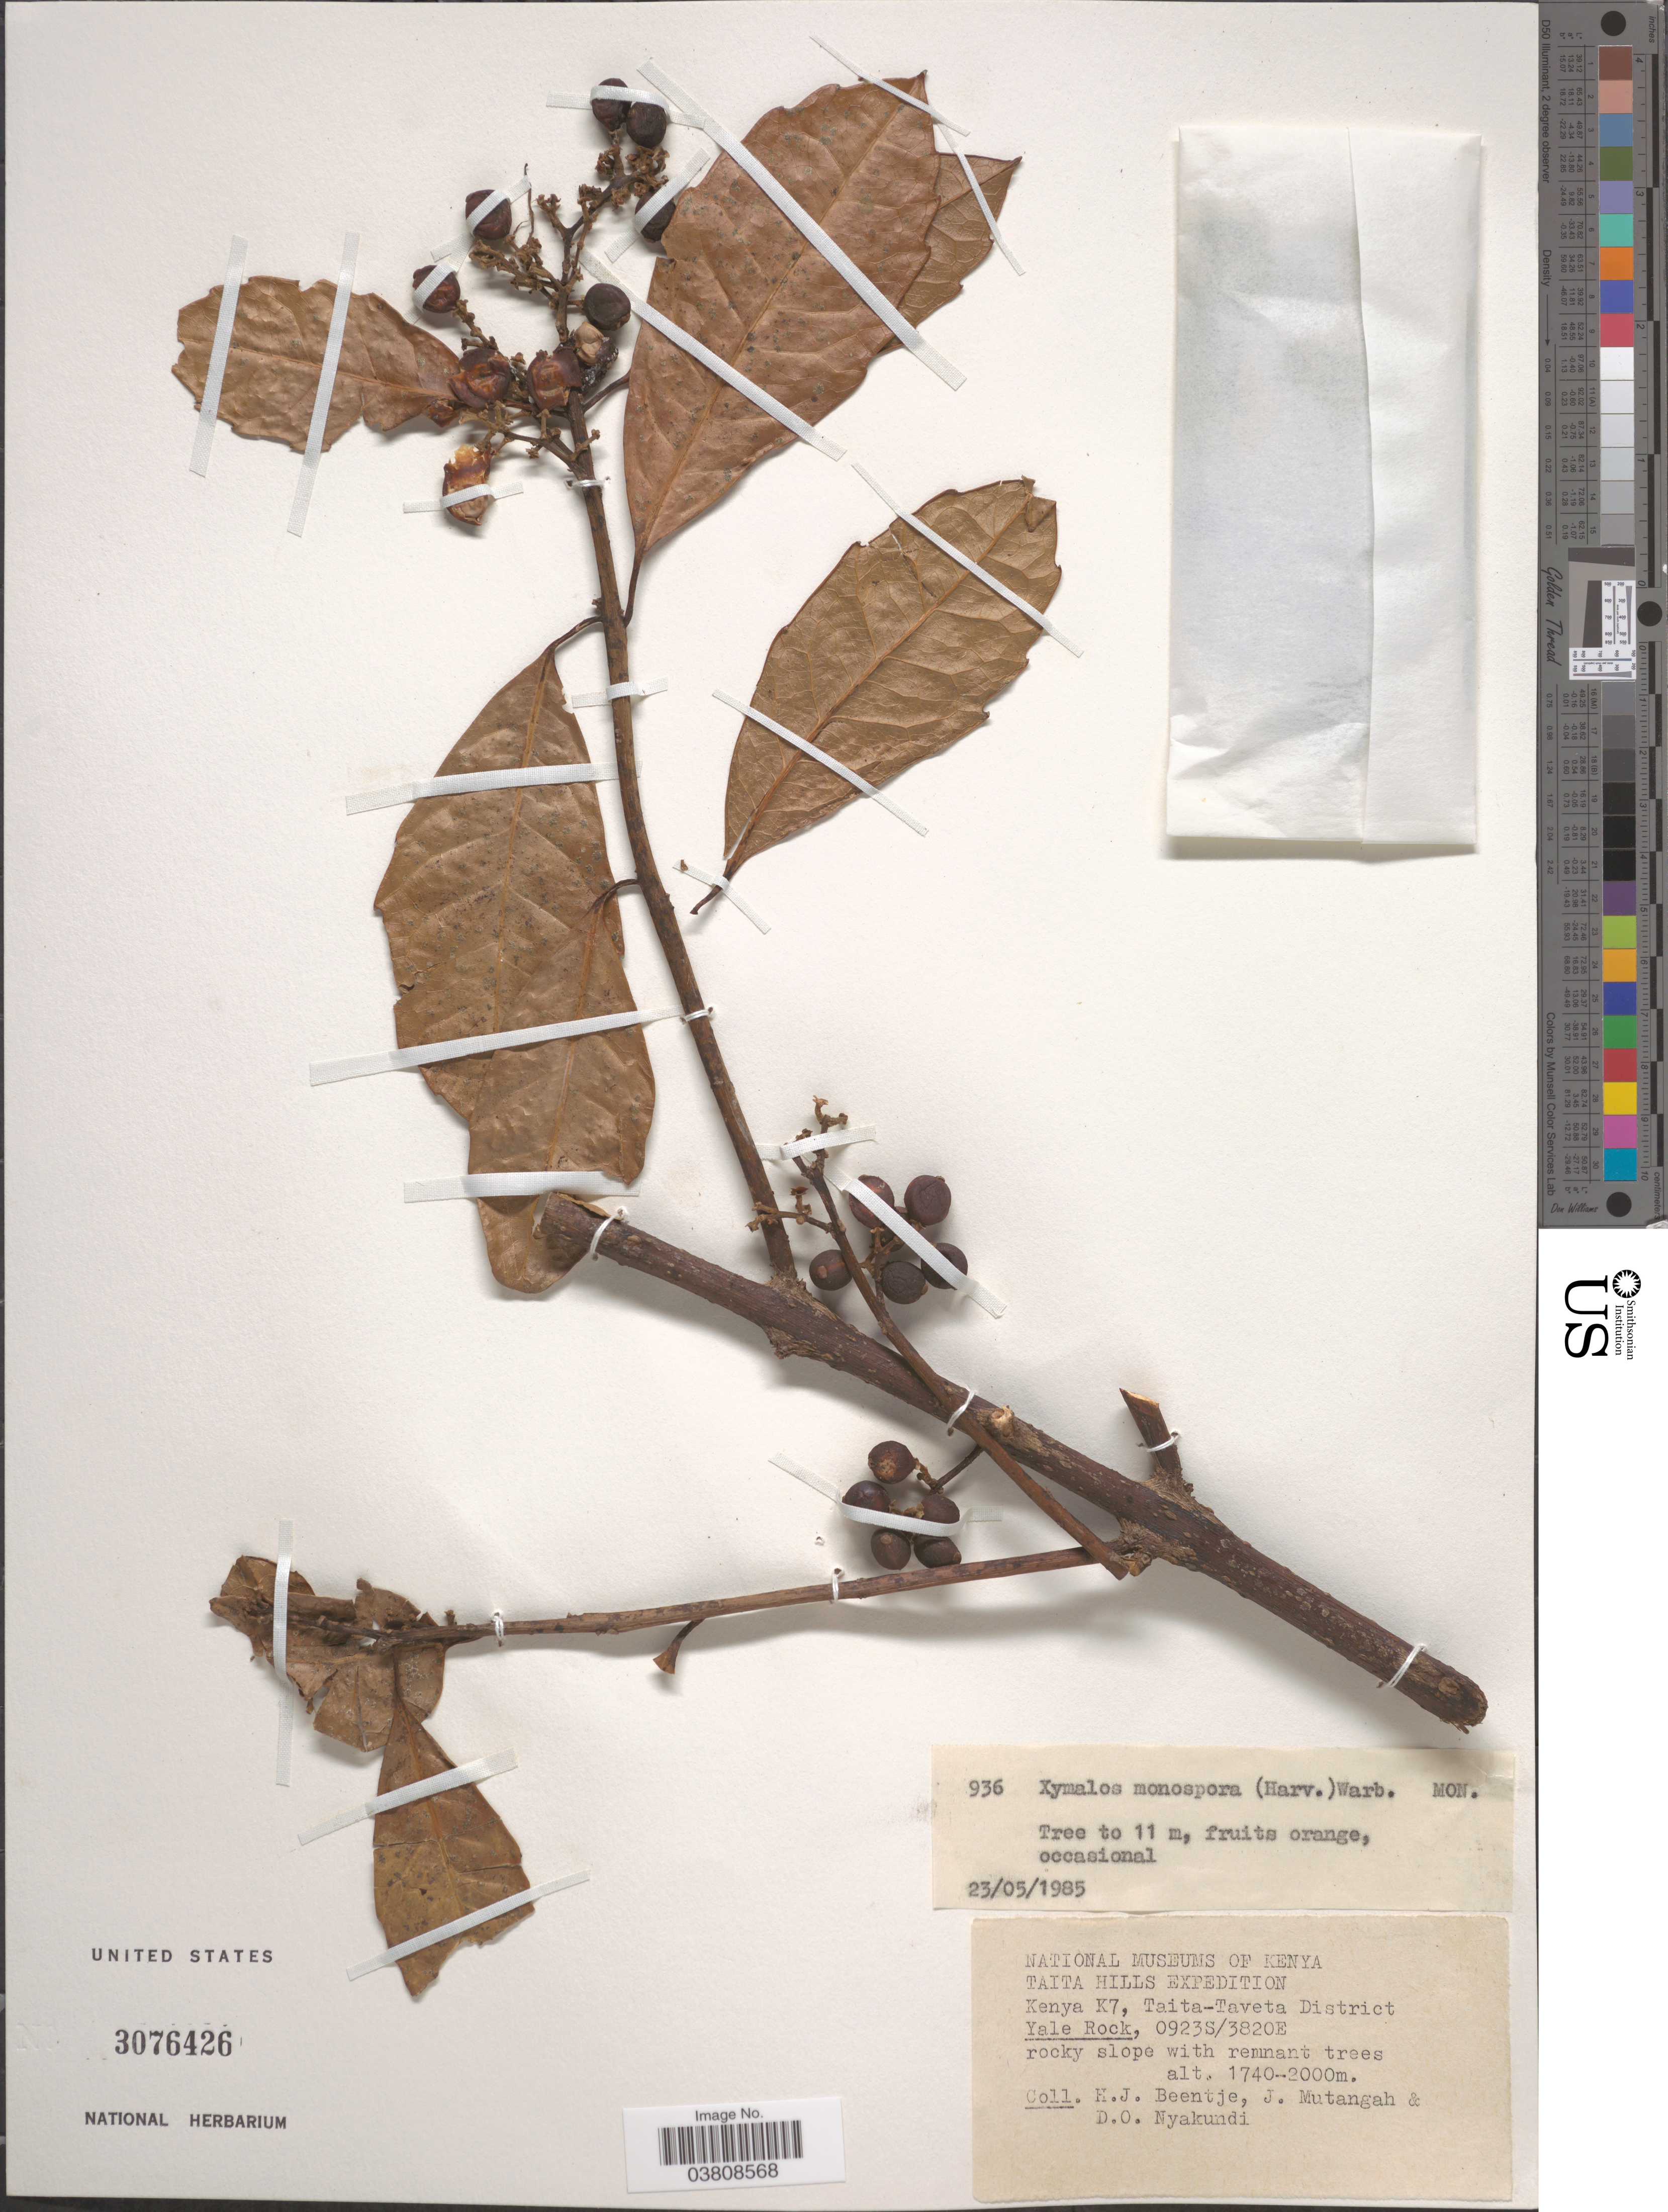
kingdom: Plantae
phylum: Tracheophyta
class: Magnoliopsida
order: Laurales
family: Monimiaceae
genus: Xymalos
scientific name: Xymalos monospora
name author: (Harv.) Baill.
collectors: H. J. Beentje, J. Mutangah & D. Nyakundi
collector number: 936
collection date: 1985-05-23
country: Kenya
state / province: Taita Taveta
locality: Taita Hills. Kenya K7, Taita-Taveta District. Yale Rock.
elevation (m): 1740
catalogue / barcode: US 3076426